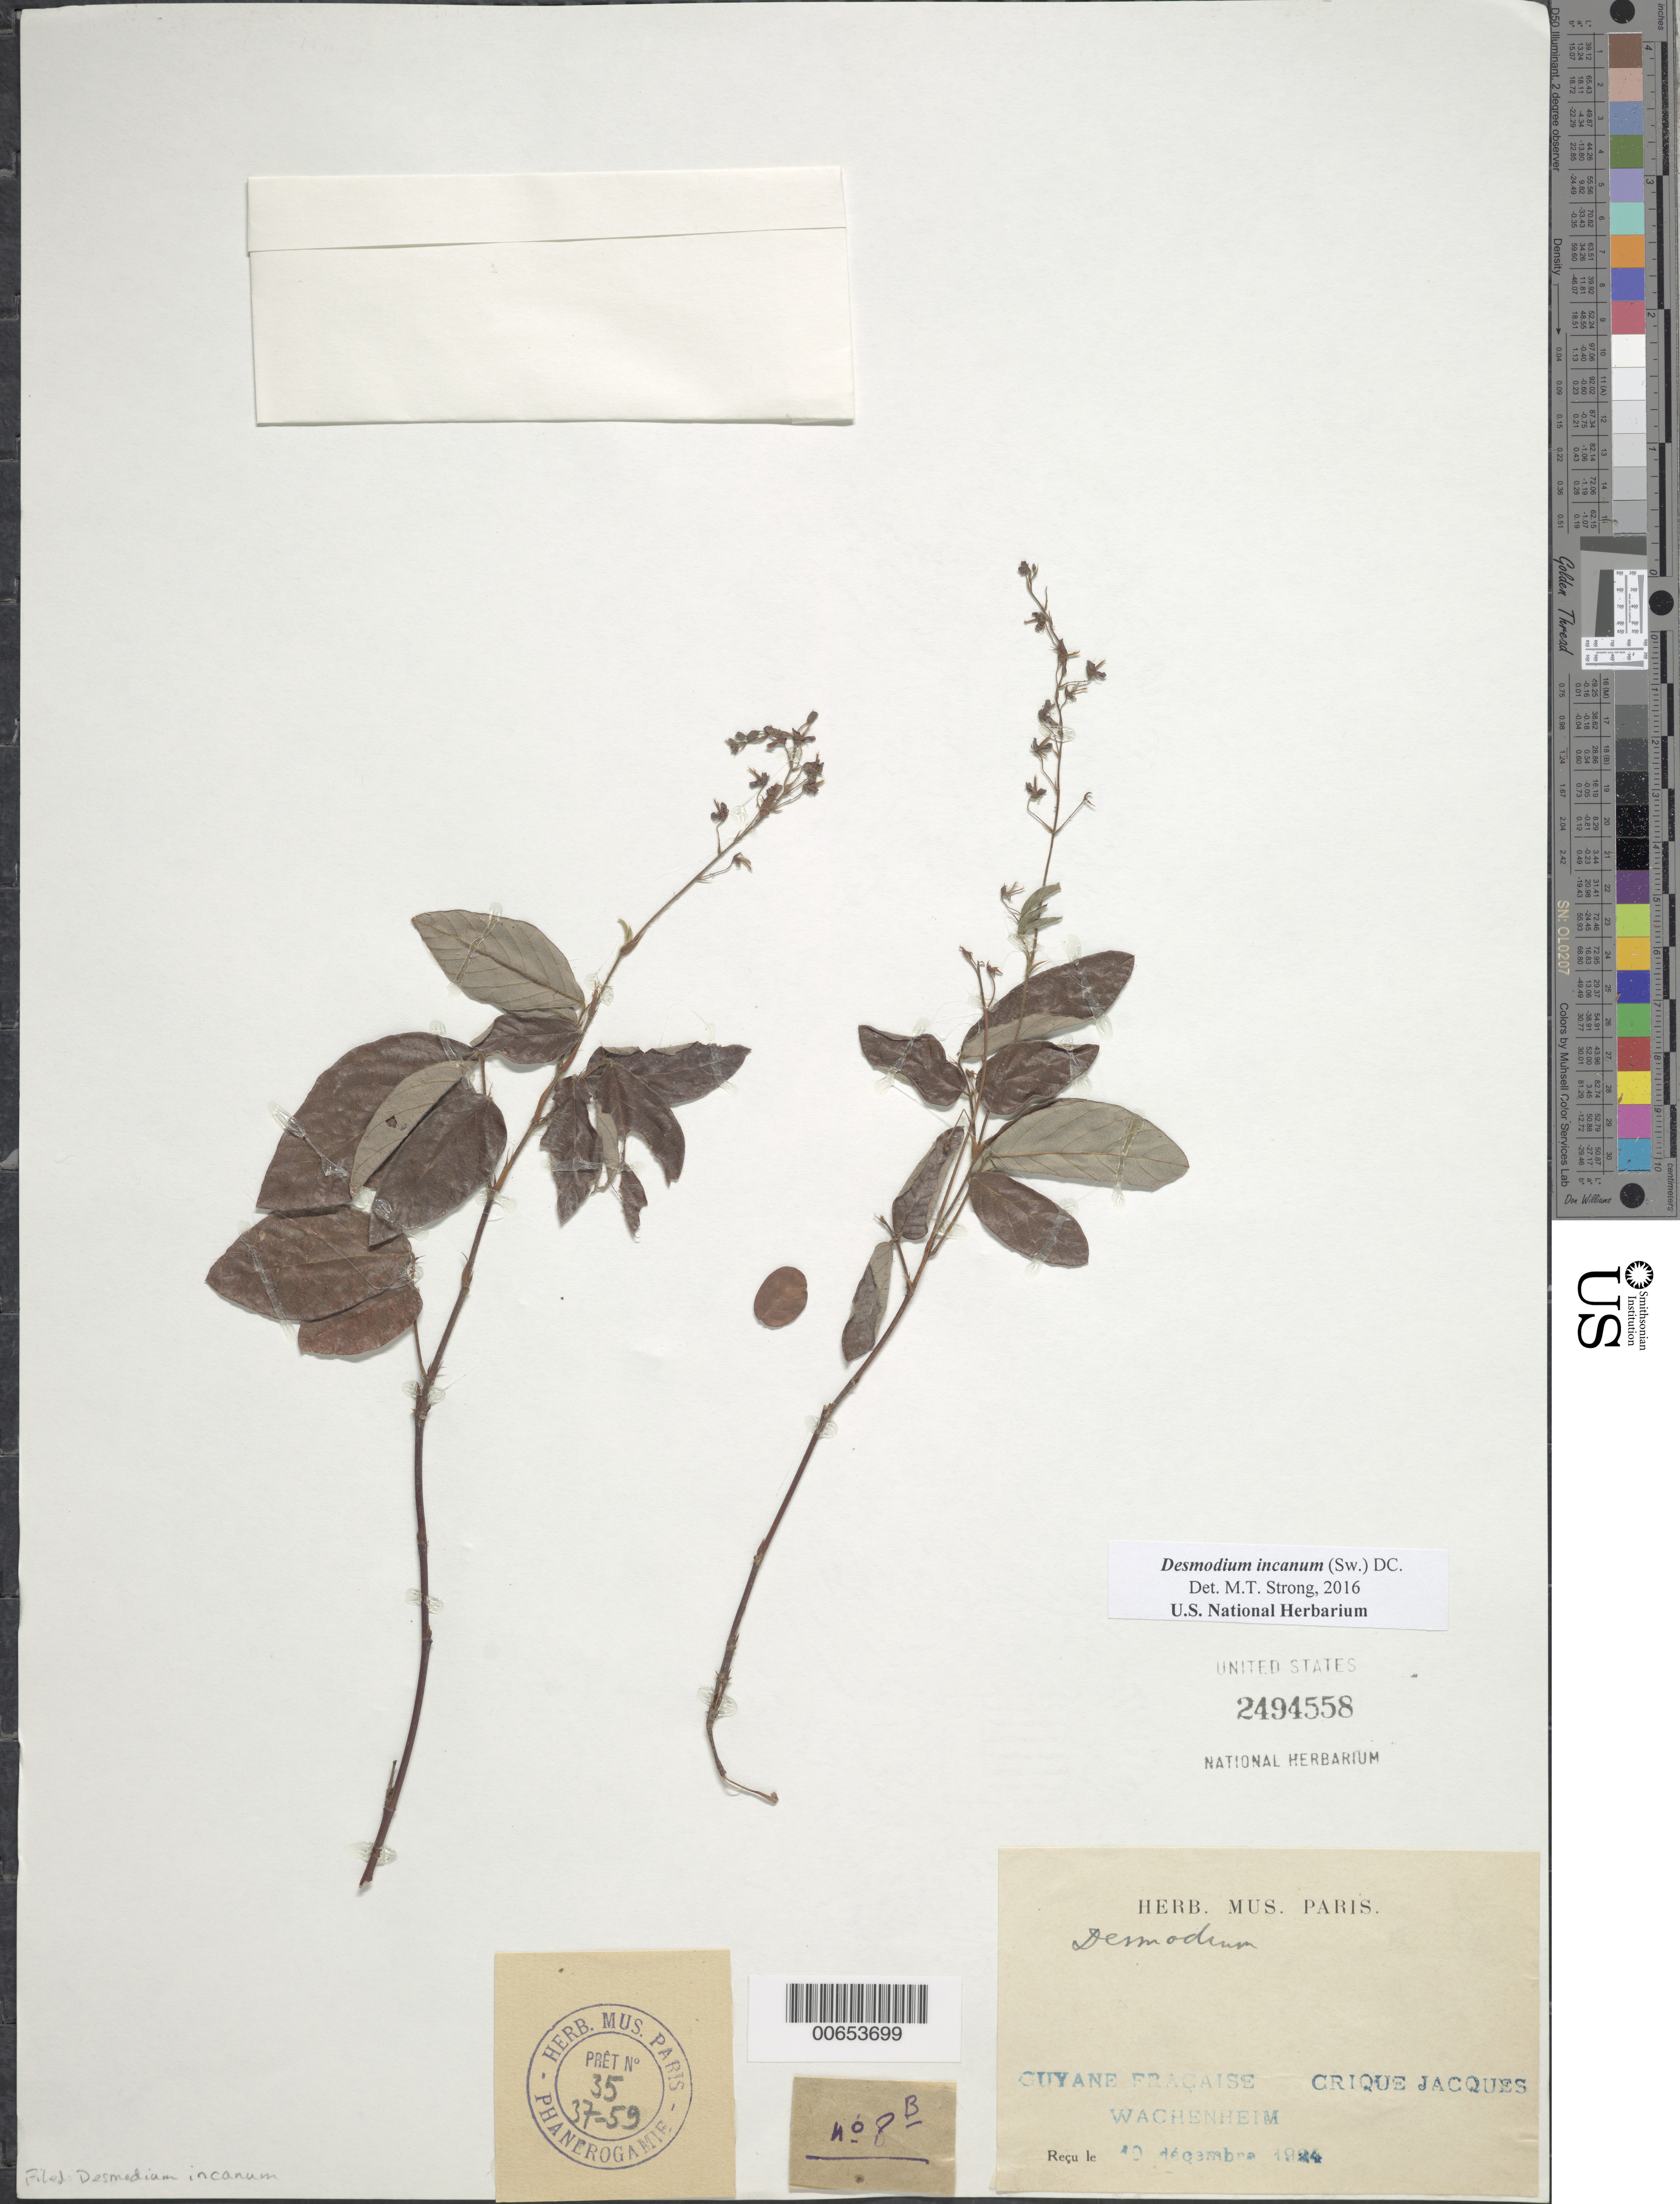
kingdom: Plantae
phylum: Tracheophyta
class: Magnoliopsida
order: Fabales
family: Fabaceae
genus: Desmodium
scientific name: Desmodium incanum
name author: (Sw.) DC.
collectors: G. Wachenheim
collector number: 8 b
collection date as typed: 10-Dec-24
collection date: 1924-12-10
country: French Guiana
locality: Crique Jacques, Bassin de la Mana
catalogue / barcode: US 2494558